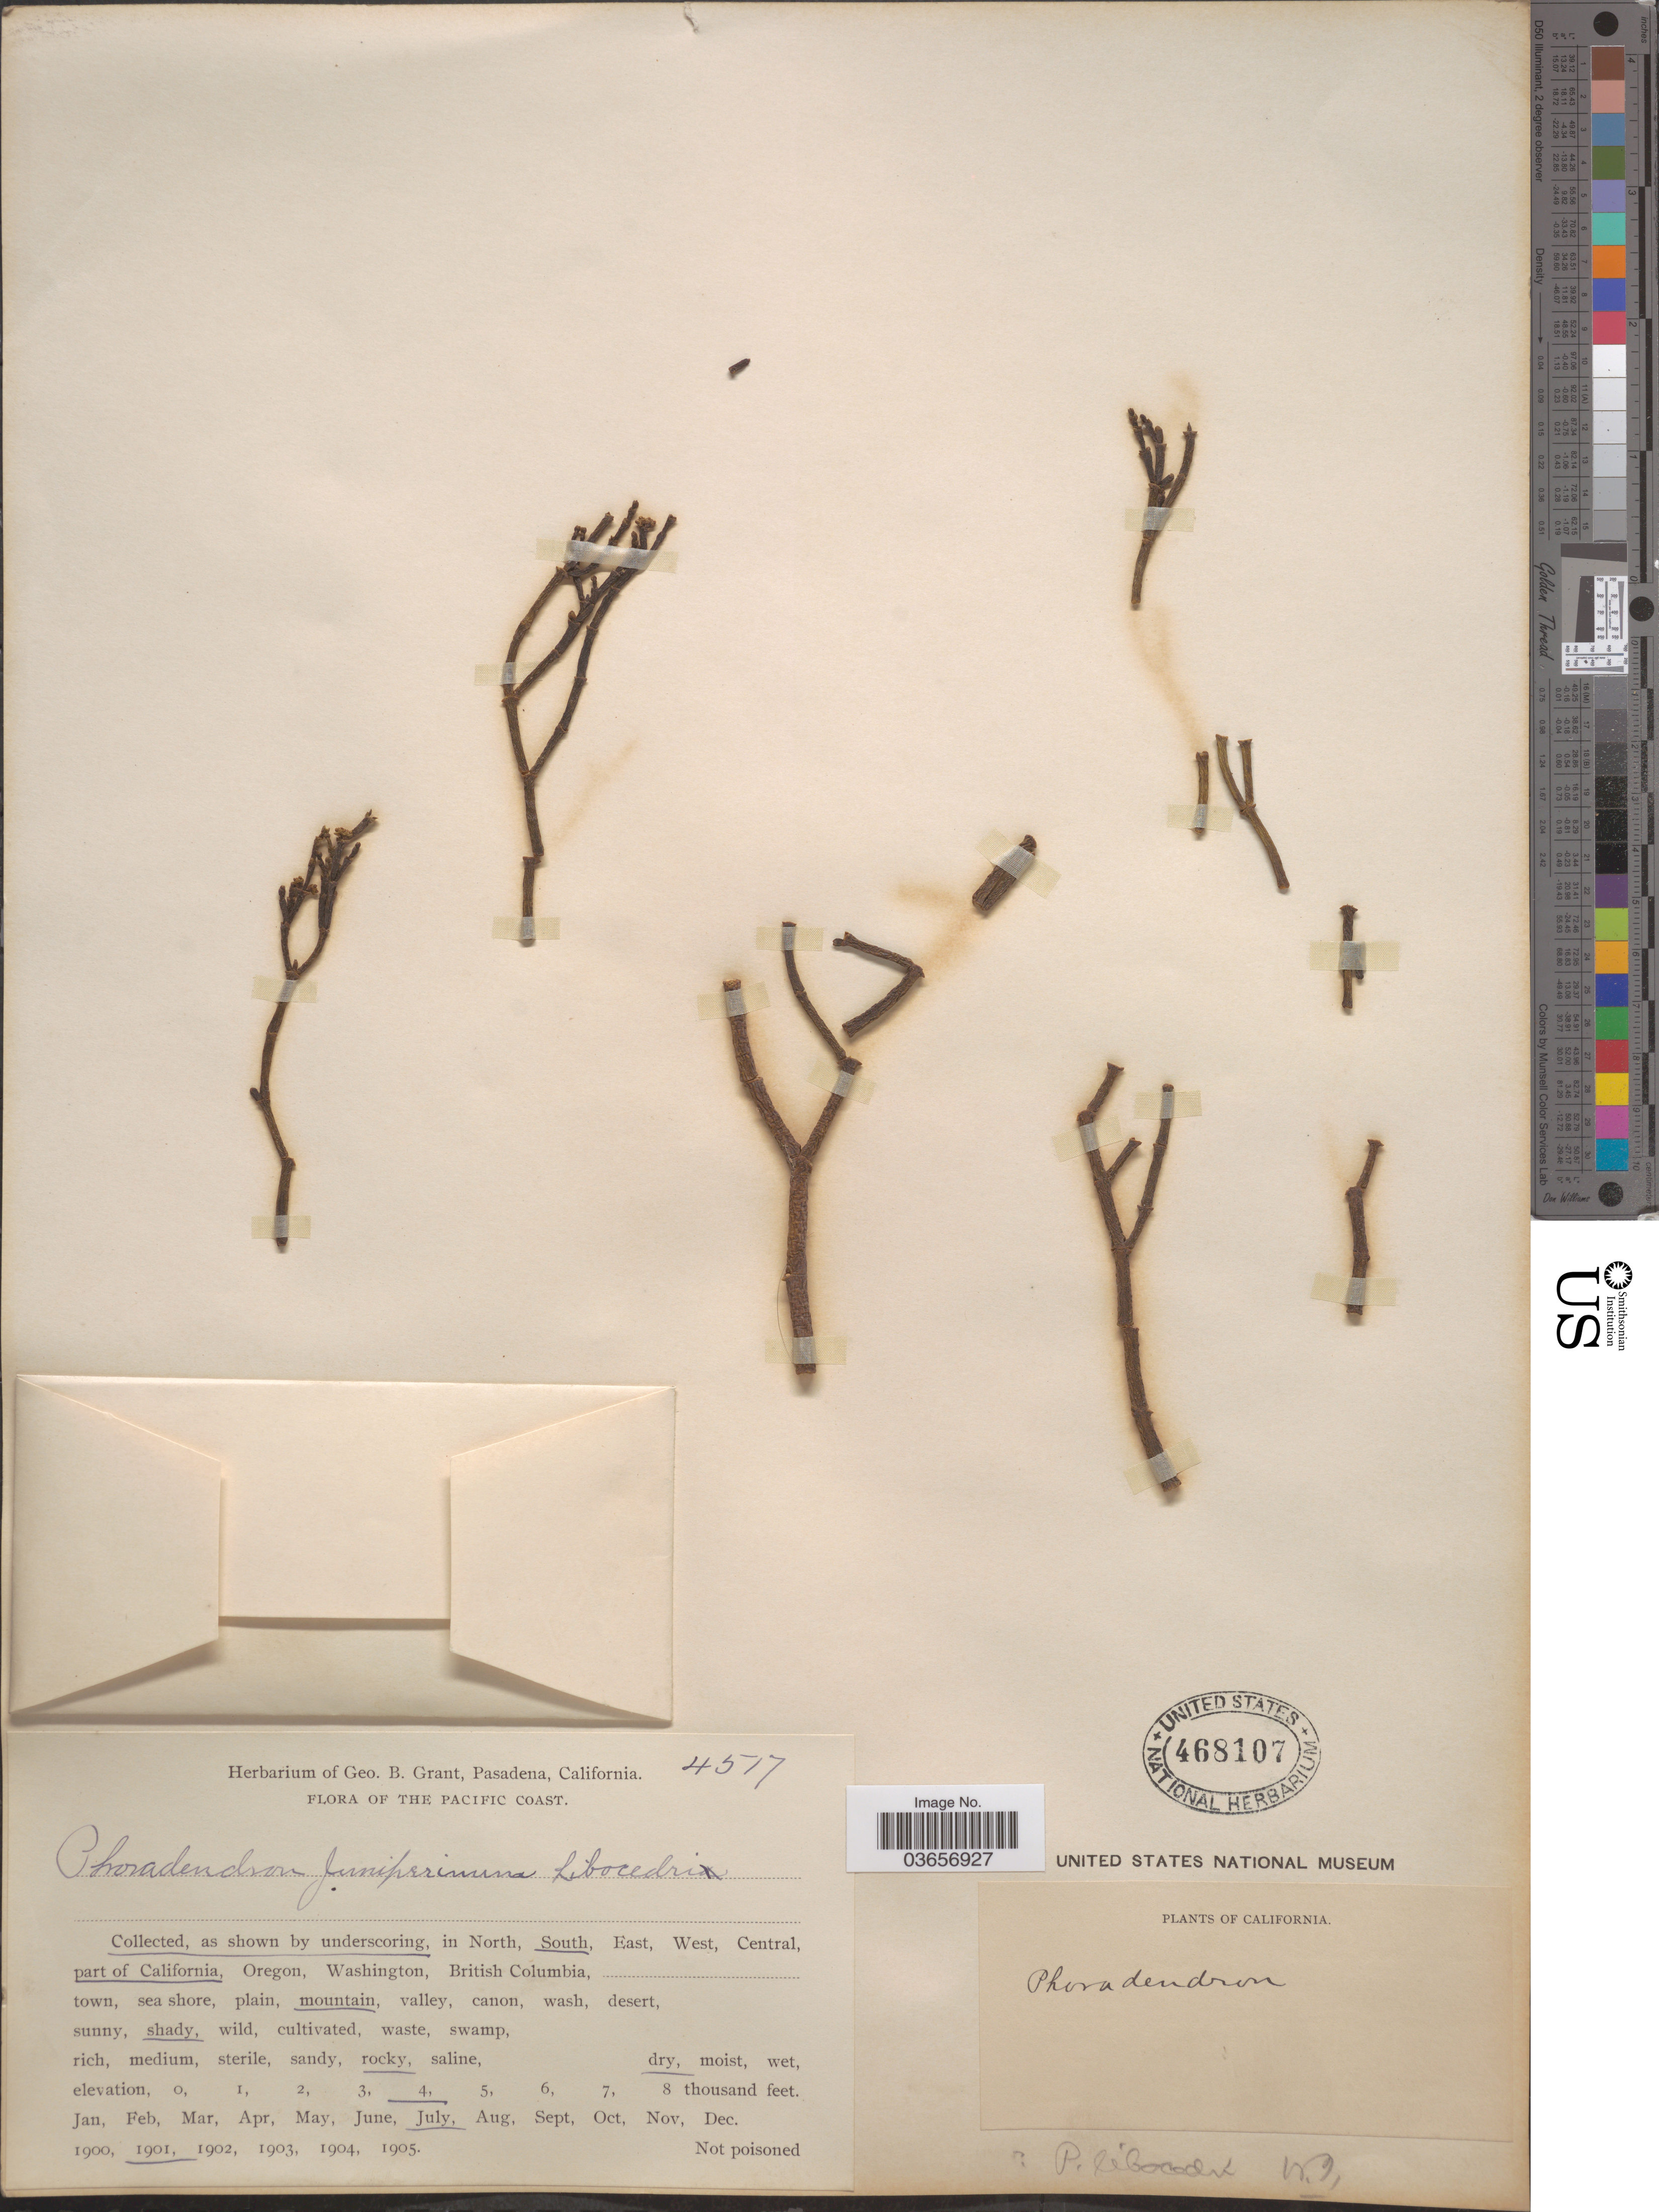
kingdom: Plantae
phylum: Tracheophyta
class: Magnoliopsida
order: Santalales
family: Viscaceae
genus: Phoradendron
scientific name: Phoradendron libocedri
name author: (Engelm.) Howell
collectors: ex herb. Geo. B. Grant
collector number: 4517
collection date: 1901-07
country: United States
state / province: California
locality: Pacific Coast. South part of California.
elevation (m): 1219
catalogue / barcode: US 468107